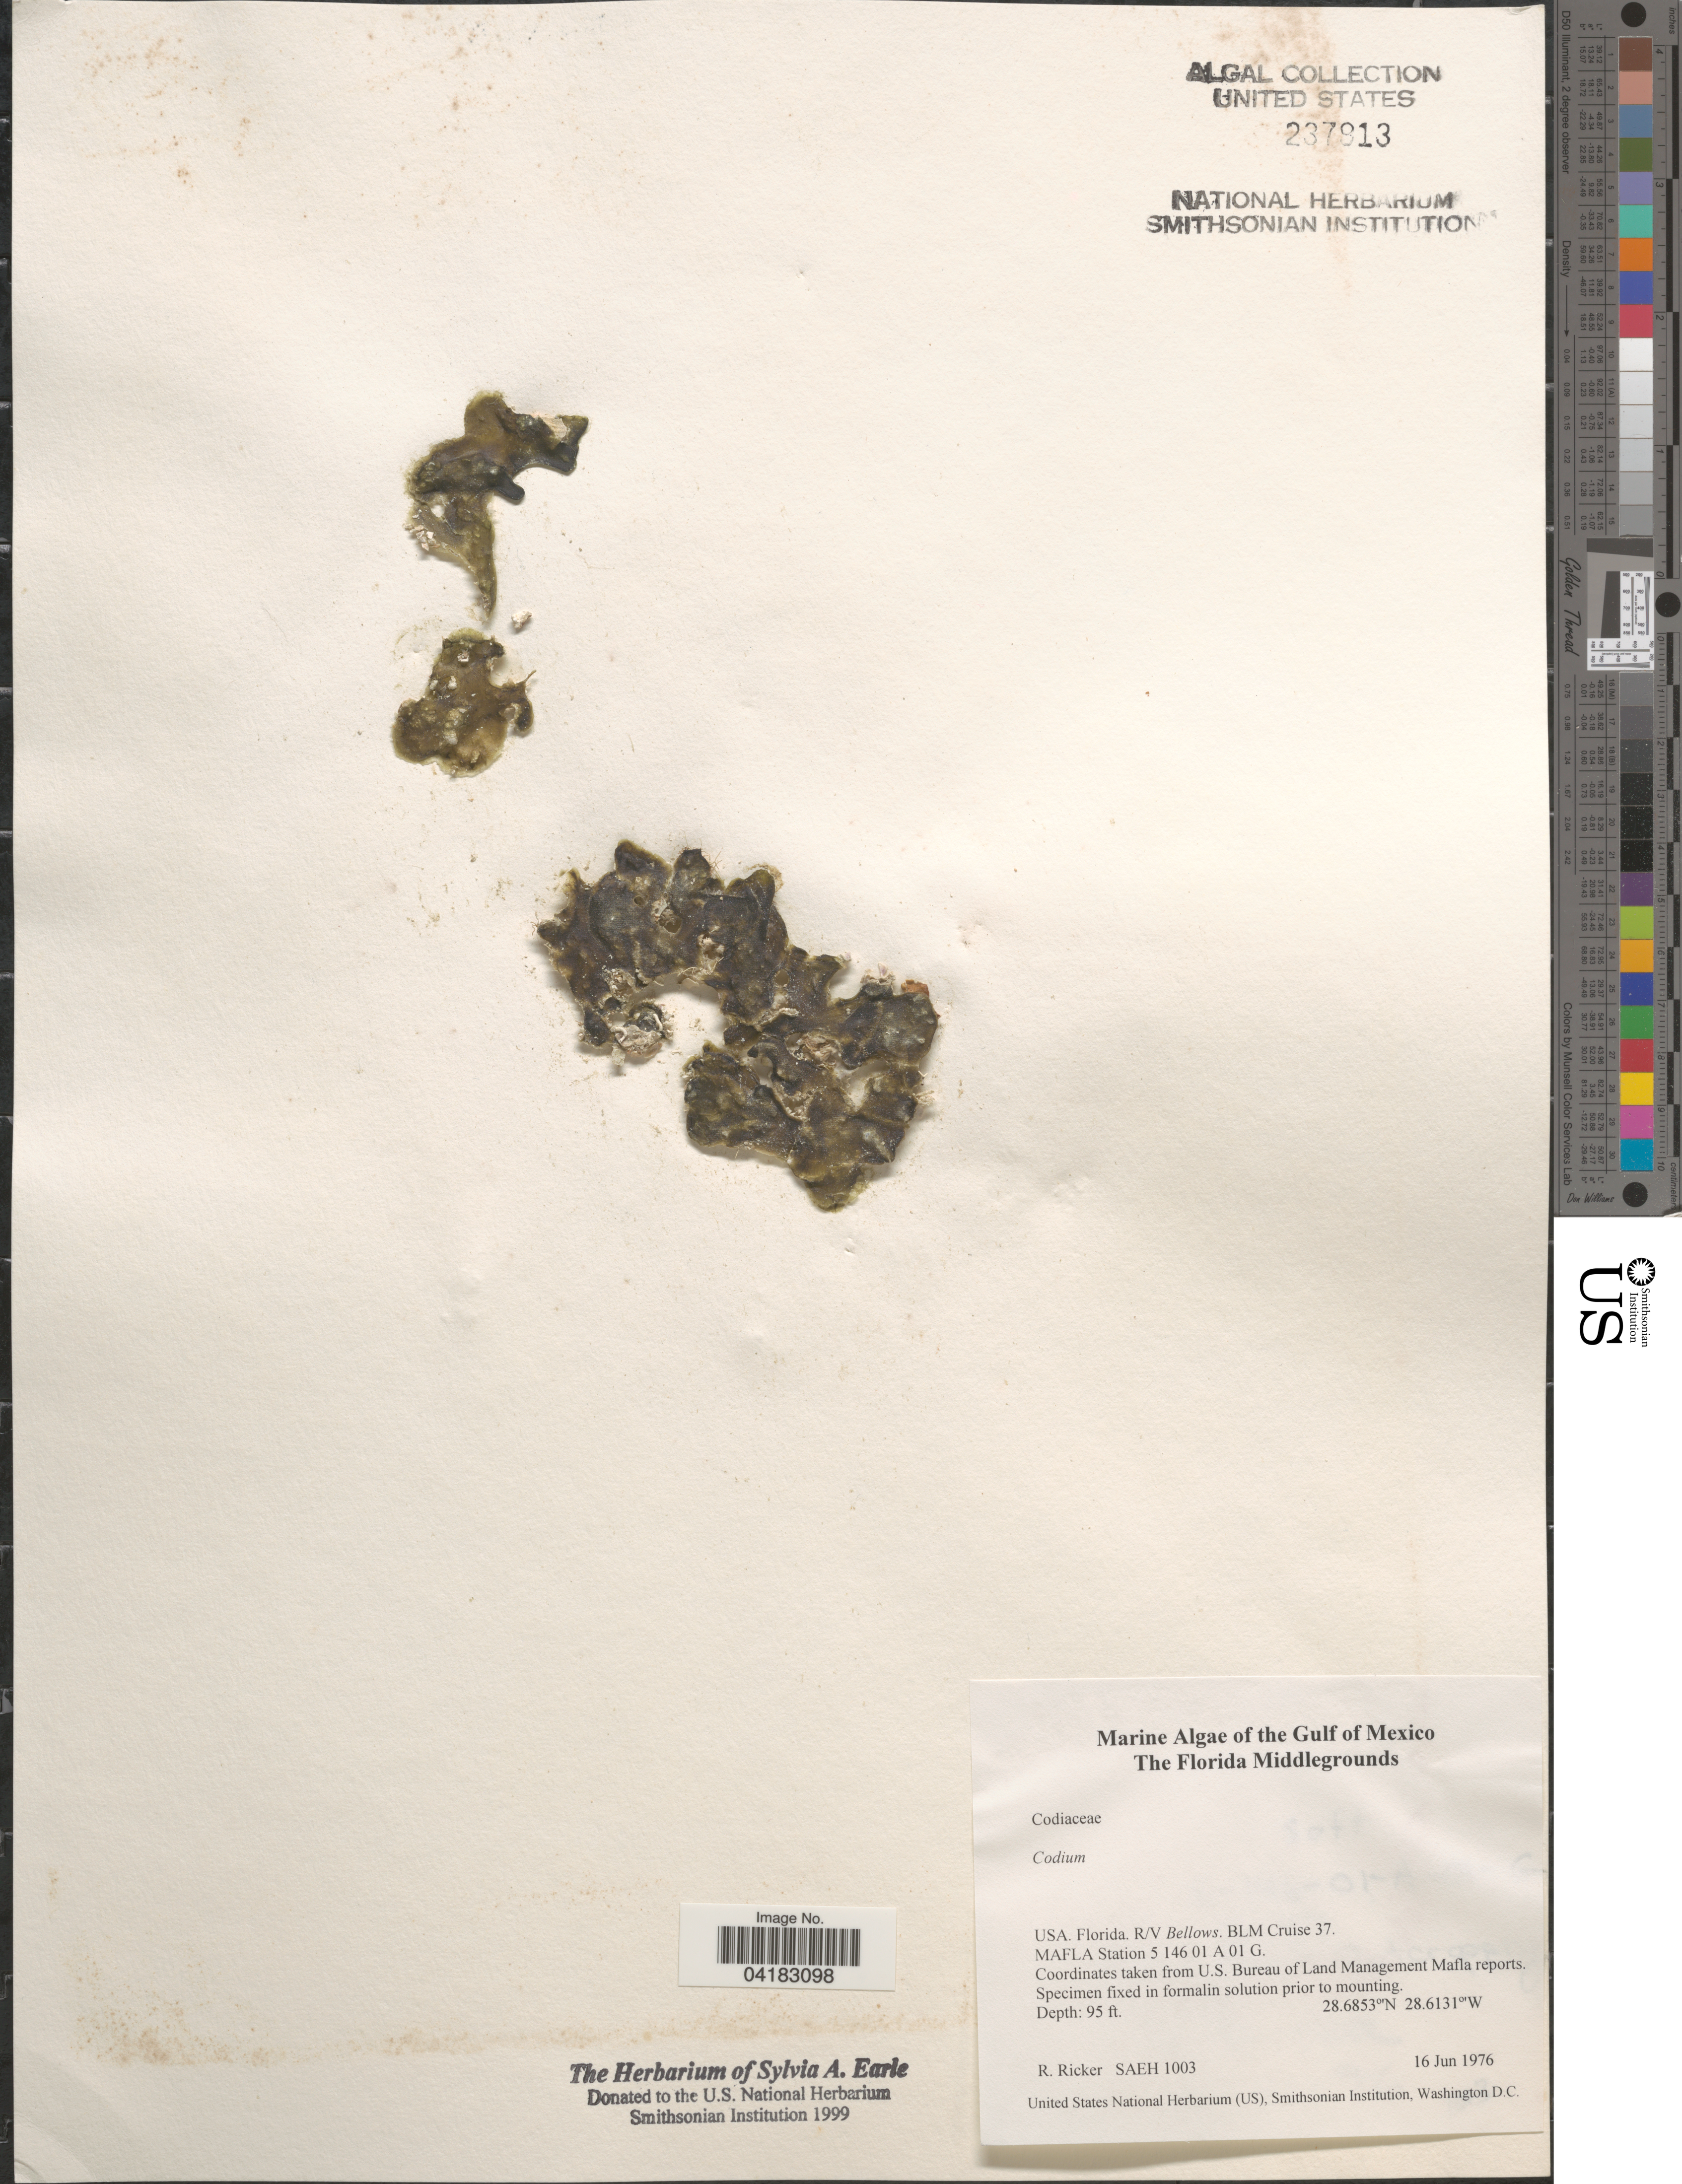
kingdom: Plantae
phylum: Chlorophyta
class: Ulvophyceae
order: Bryopsidales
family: Codiaceae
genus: Codium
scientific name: Codium sp.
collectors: R. Ricker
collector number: SAEH1003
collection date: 1976-06-16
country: United States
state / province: Florida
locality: Gulf of Mexico. The Florida Middlegrounds. R/V Bellows. BLM Cruise 37. MAFLA Station 5 146 01 A 01 G.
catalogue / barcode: US 237913